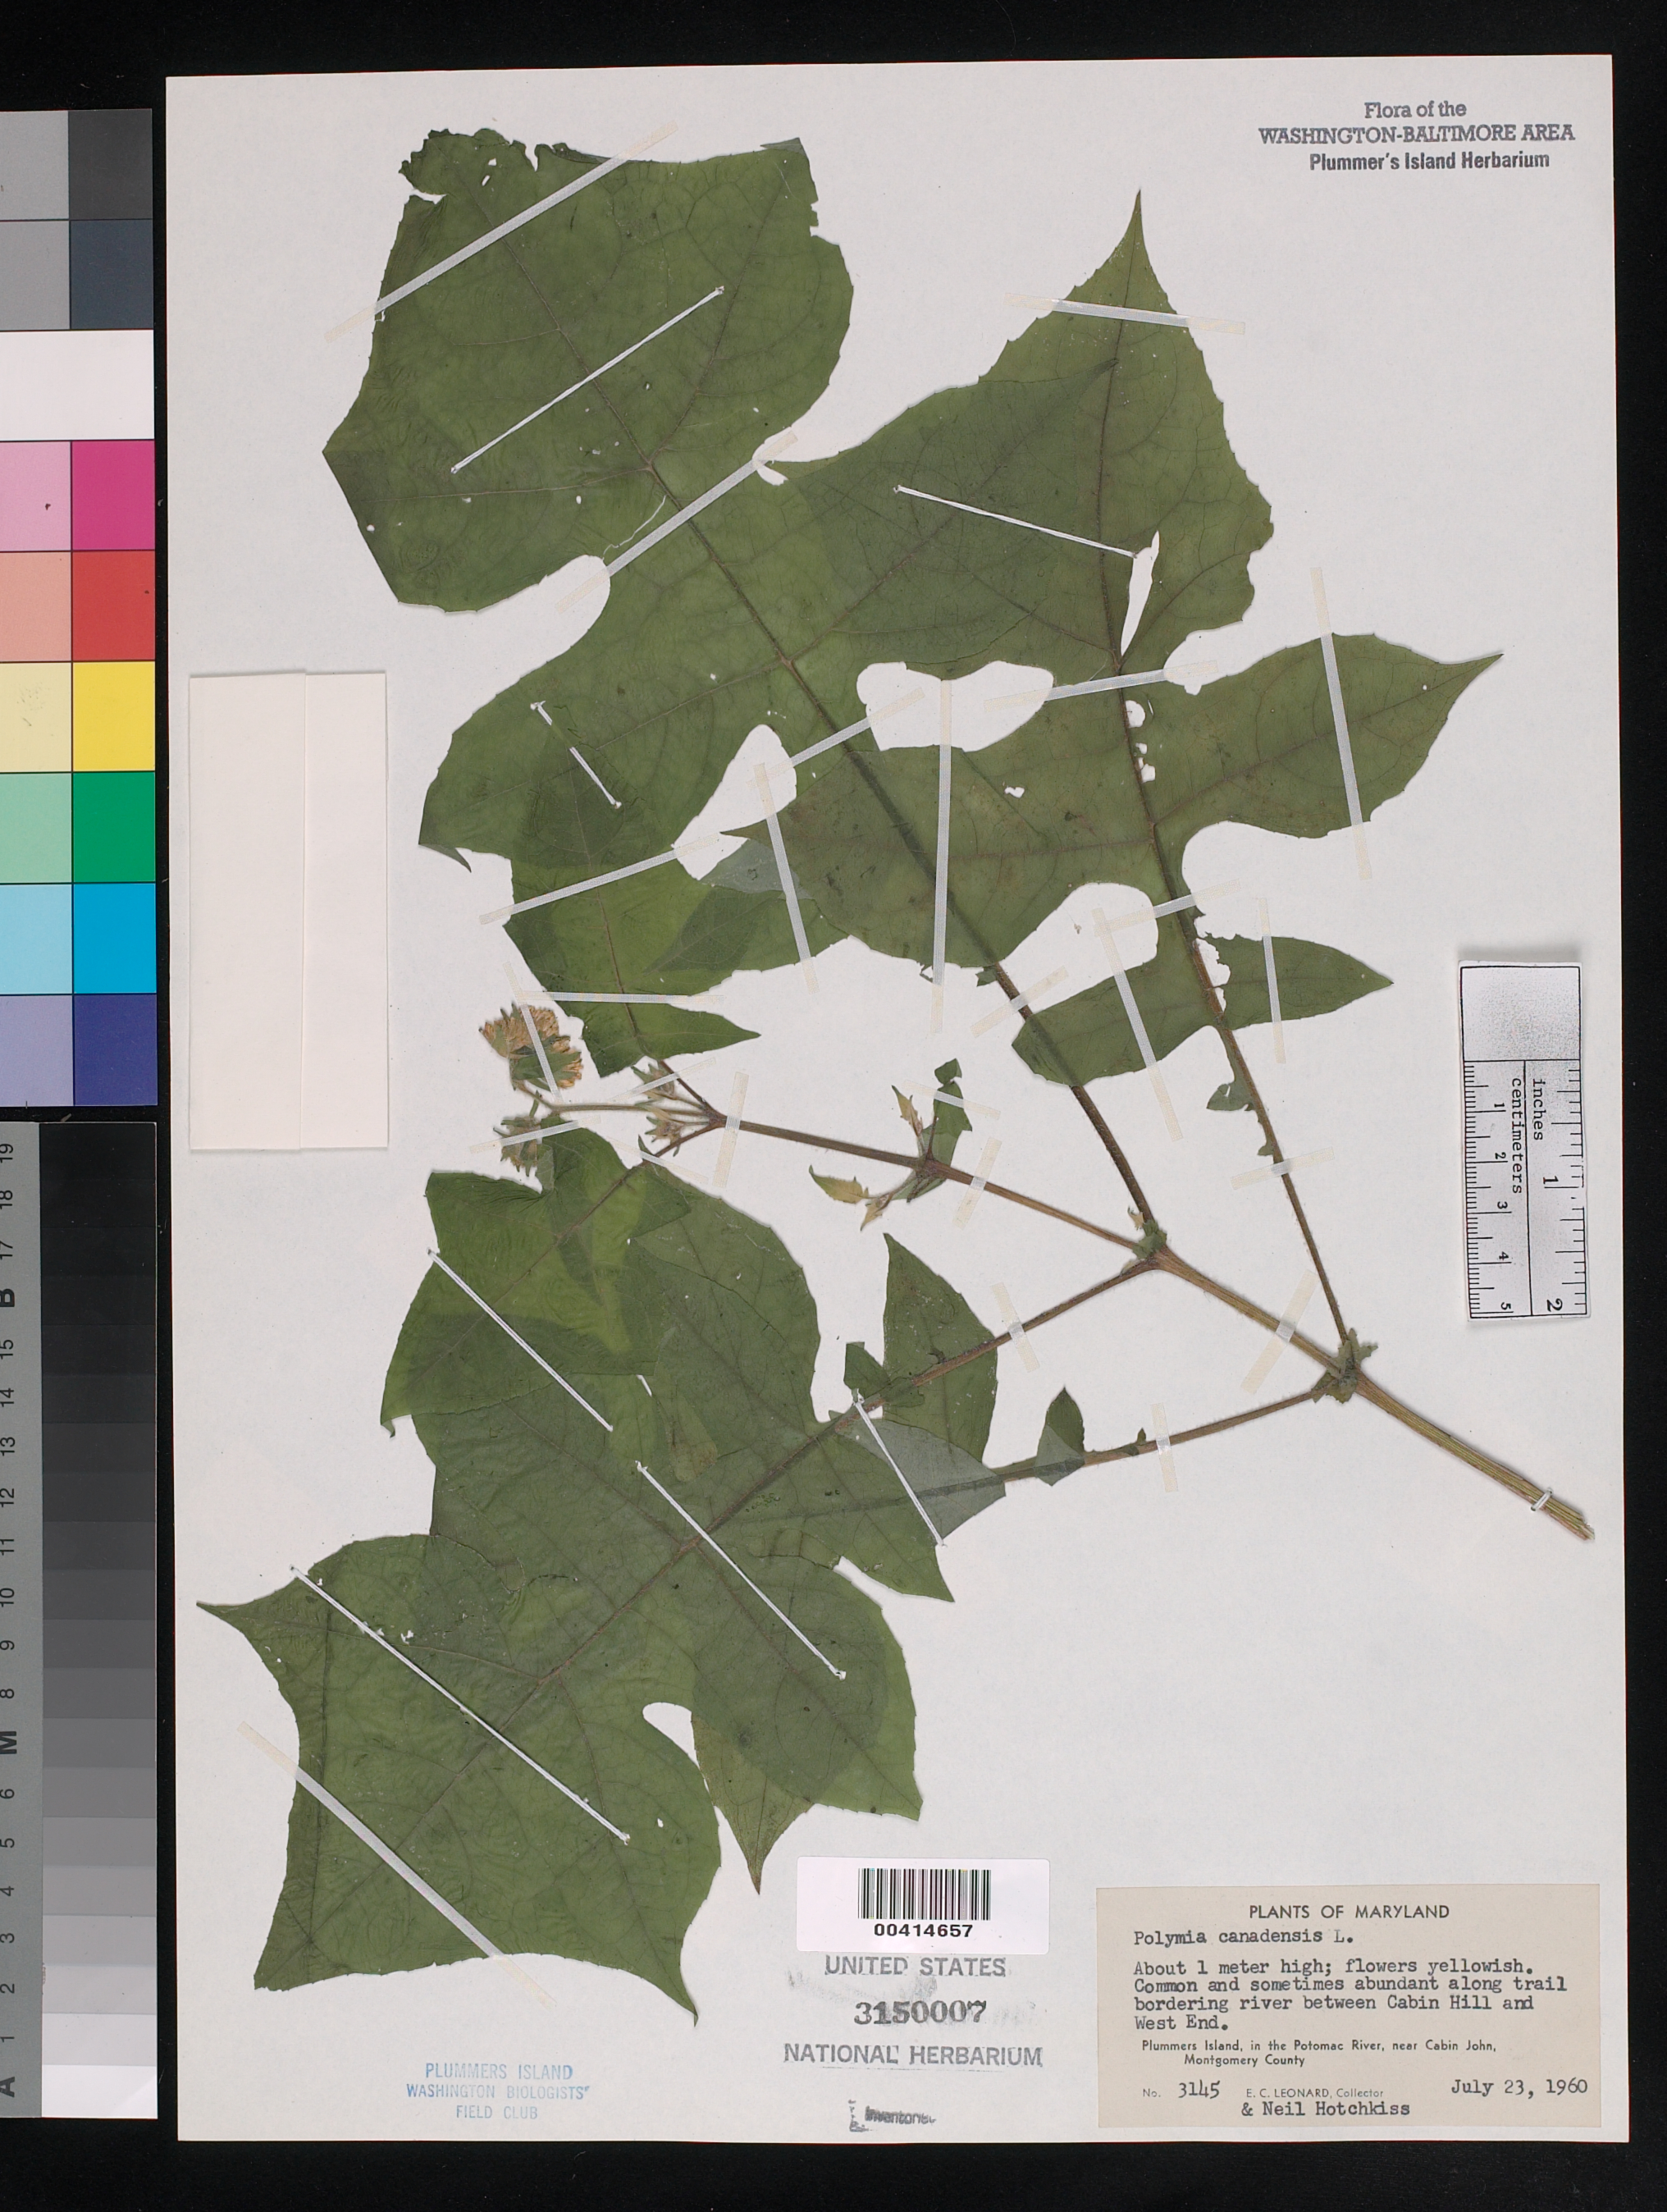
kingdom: Plantae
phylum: Tracheophyta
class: Magnoliopsida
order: Asterales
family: Asteraceae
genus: Polymnia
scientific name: Polymnia canadensis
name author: L.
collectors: E. C. Leonard & N. Hotchkiss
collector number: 3145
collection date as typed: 23 Jul 1960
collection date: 1960-07-23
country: United States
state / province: Maryland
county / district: Montgomery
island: Plummers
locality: Plummer's Island; trail bordering river between Cabin Hill and west end C. & O. Canal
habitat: Along trail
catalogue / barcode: US 3150007